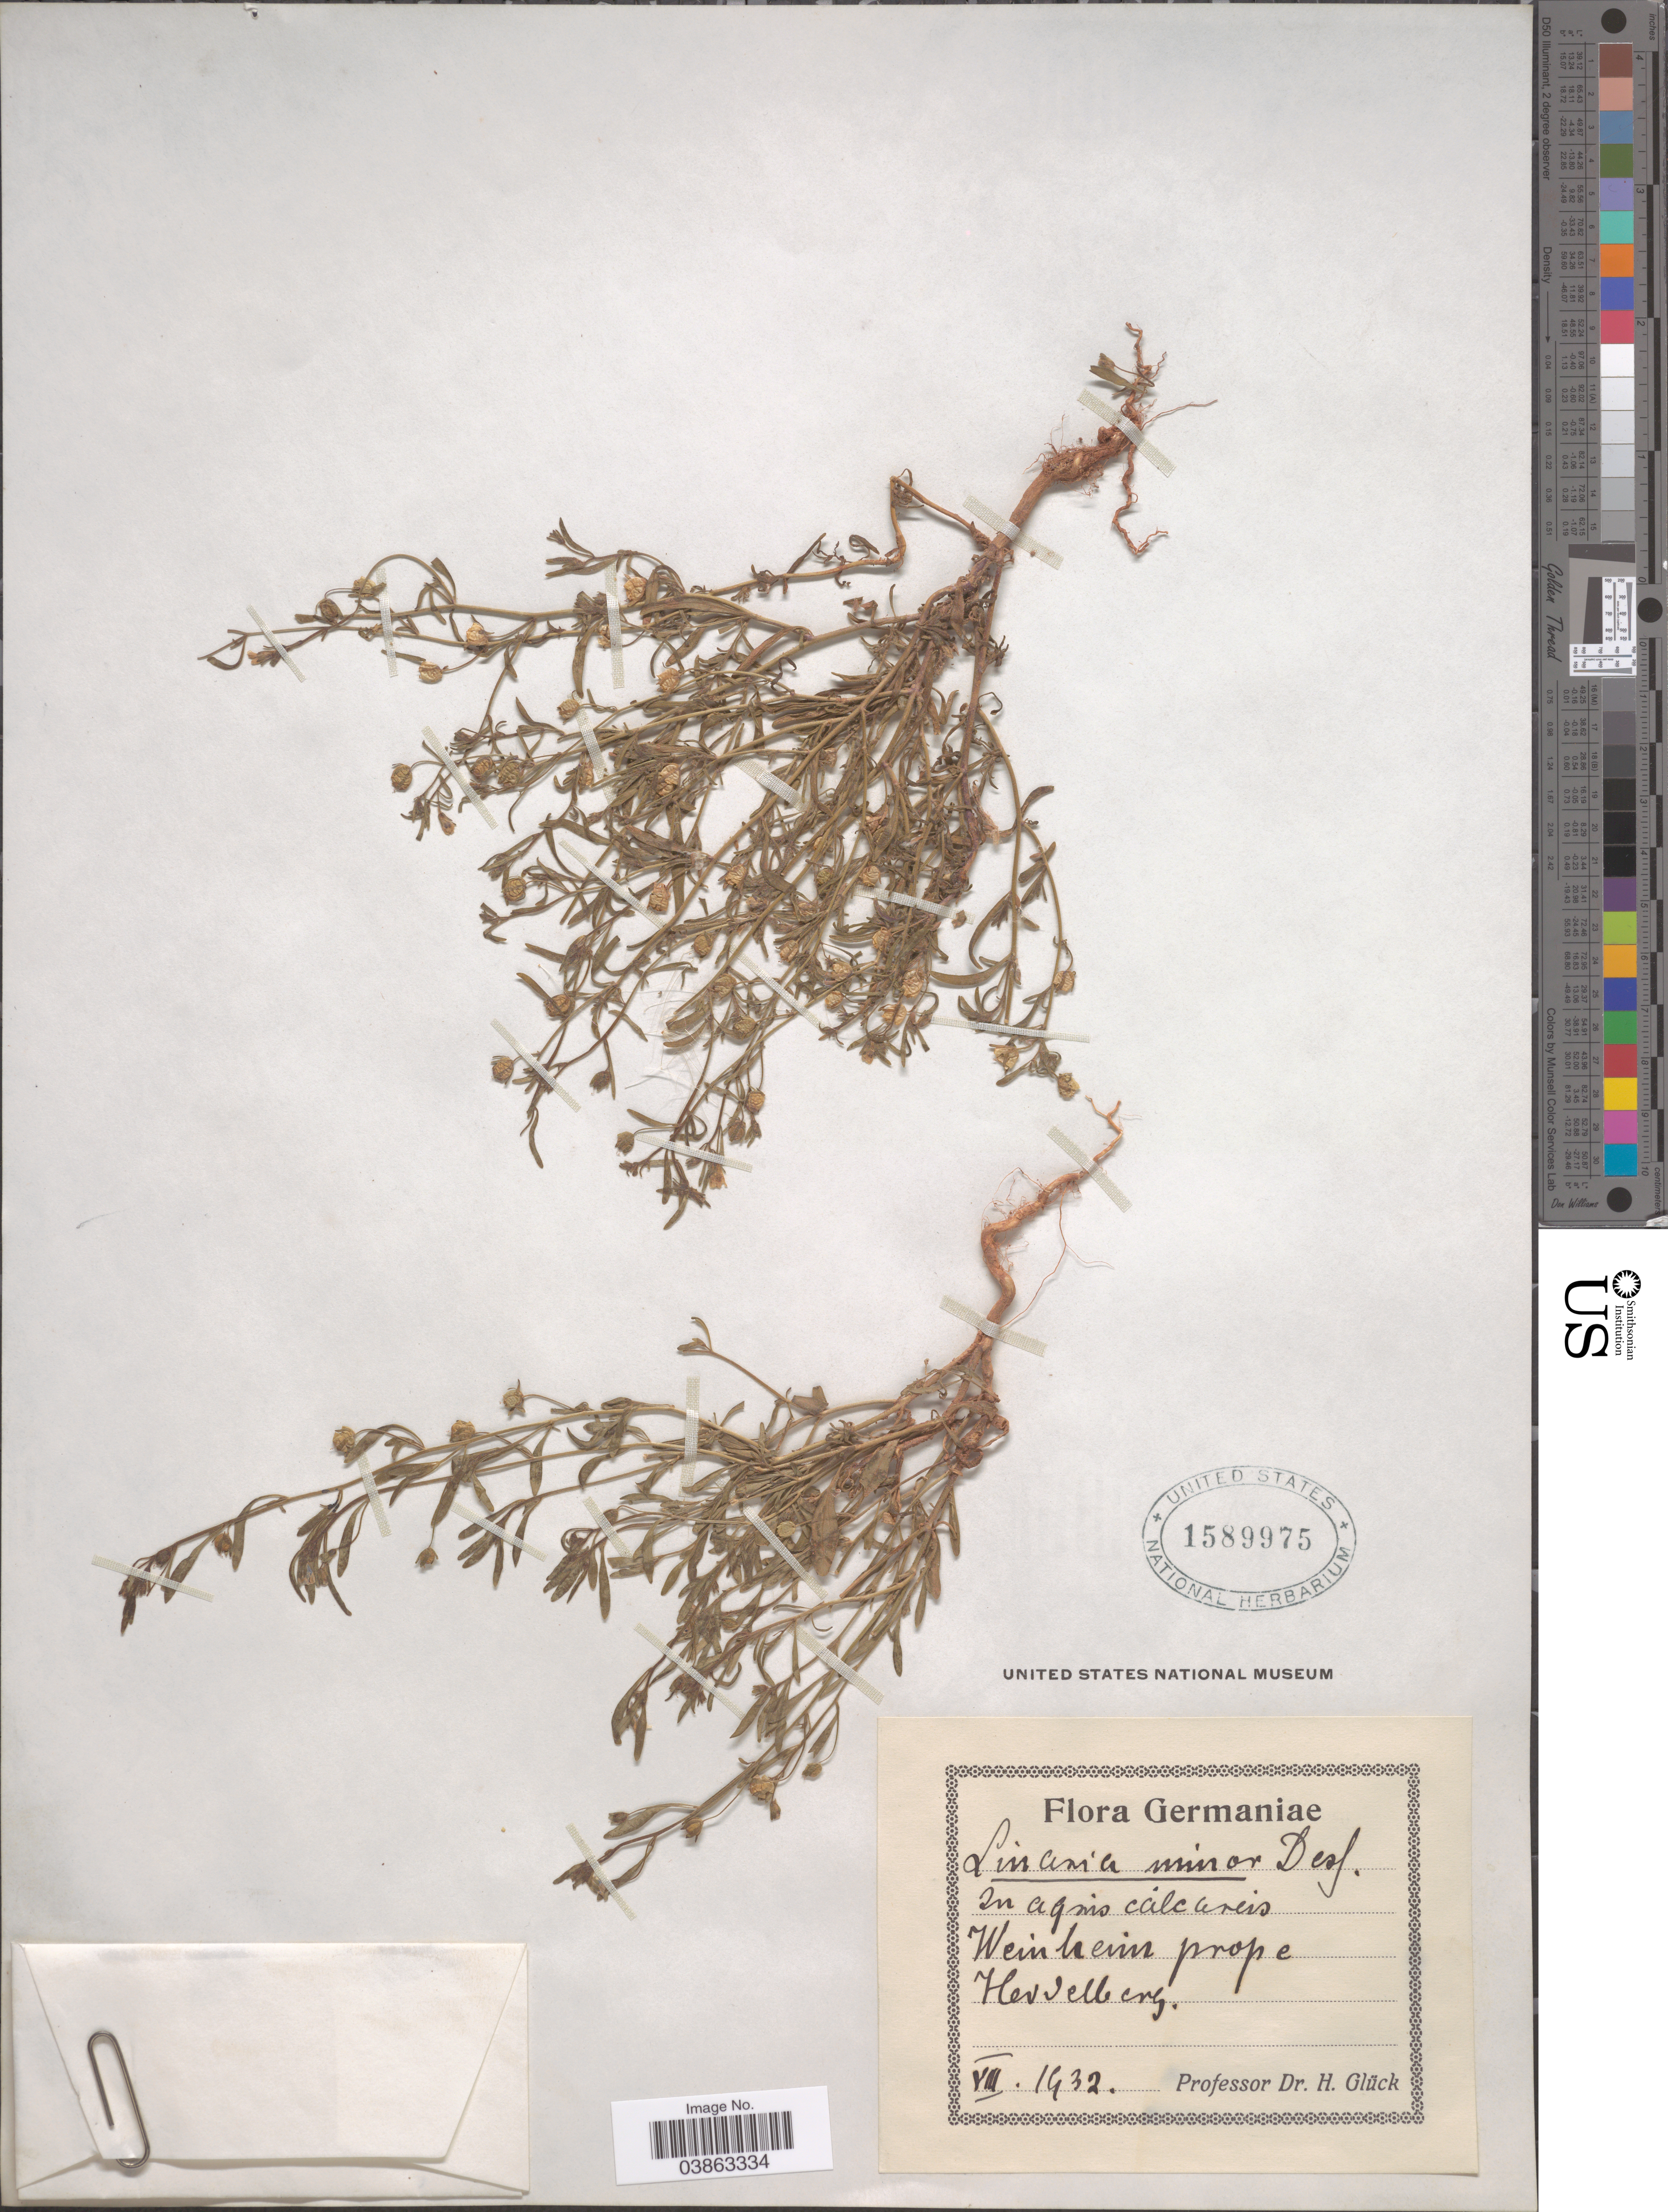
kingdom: Plantae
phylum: Tracheophyta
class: Magnoliopsida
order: Lamiales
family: Plantaginaceae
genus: Linaria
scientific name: Linaria minor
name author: (L.) Desf.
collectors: A. Gluck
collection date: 1932-08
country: Germany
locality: Weinheim prope Heidelberg.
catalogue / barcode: US 1589975